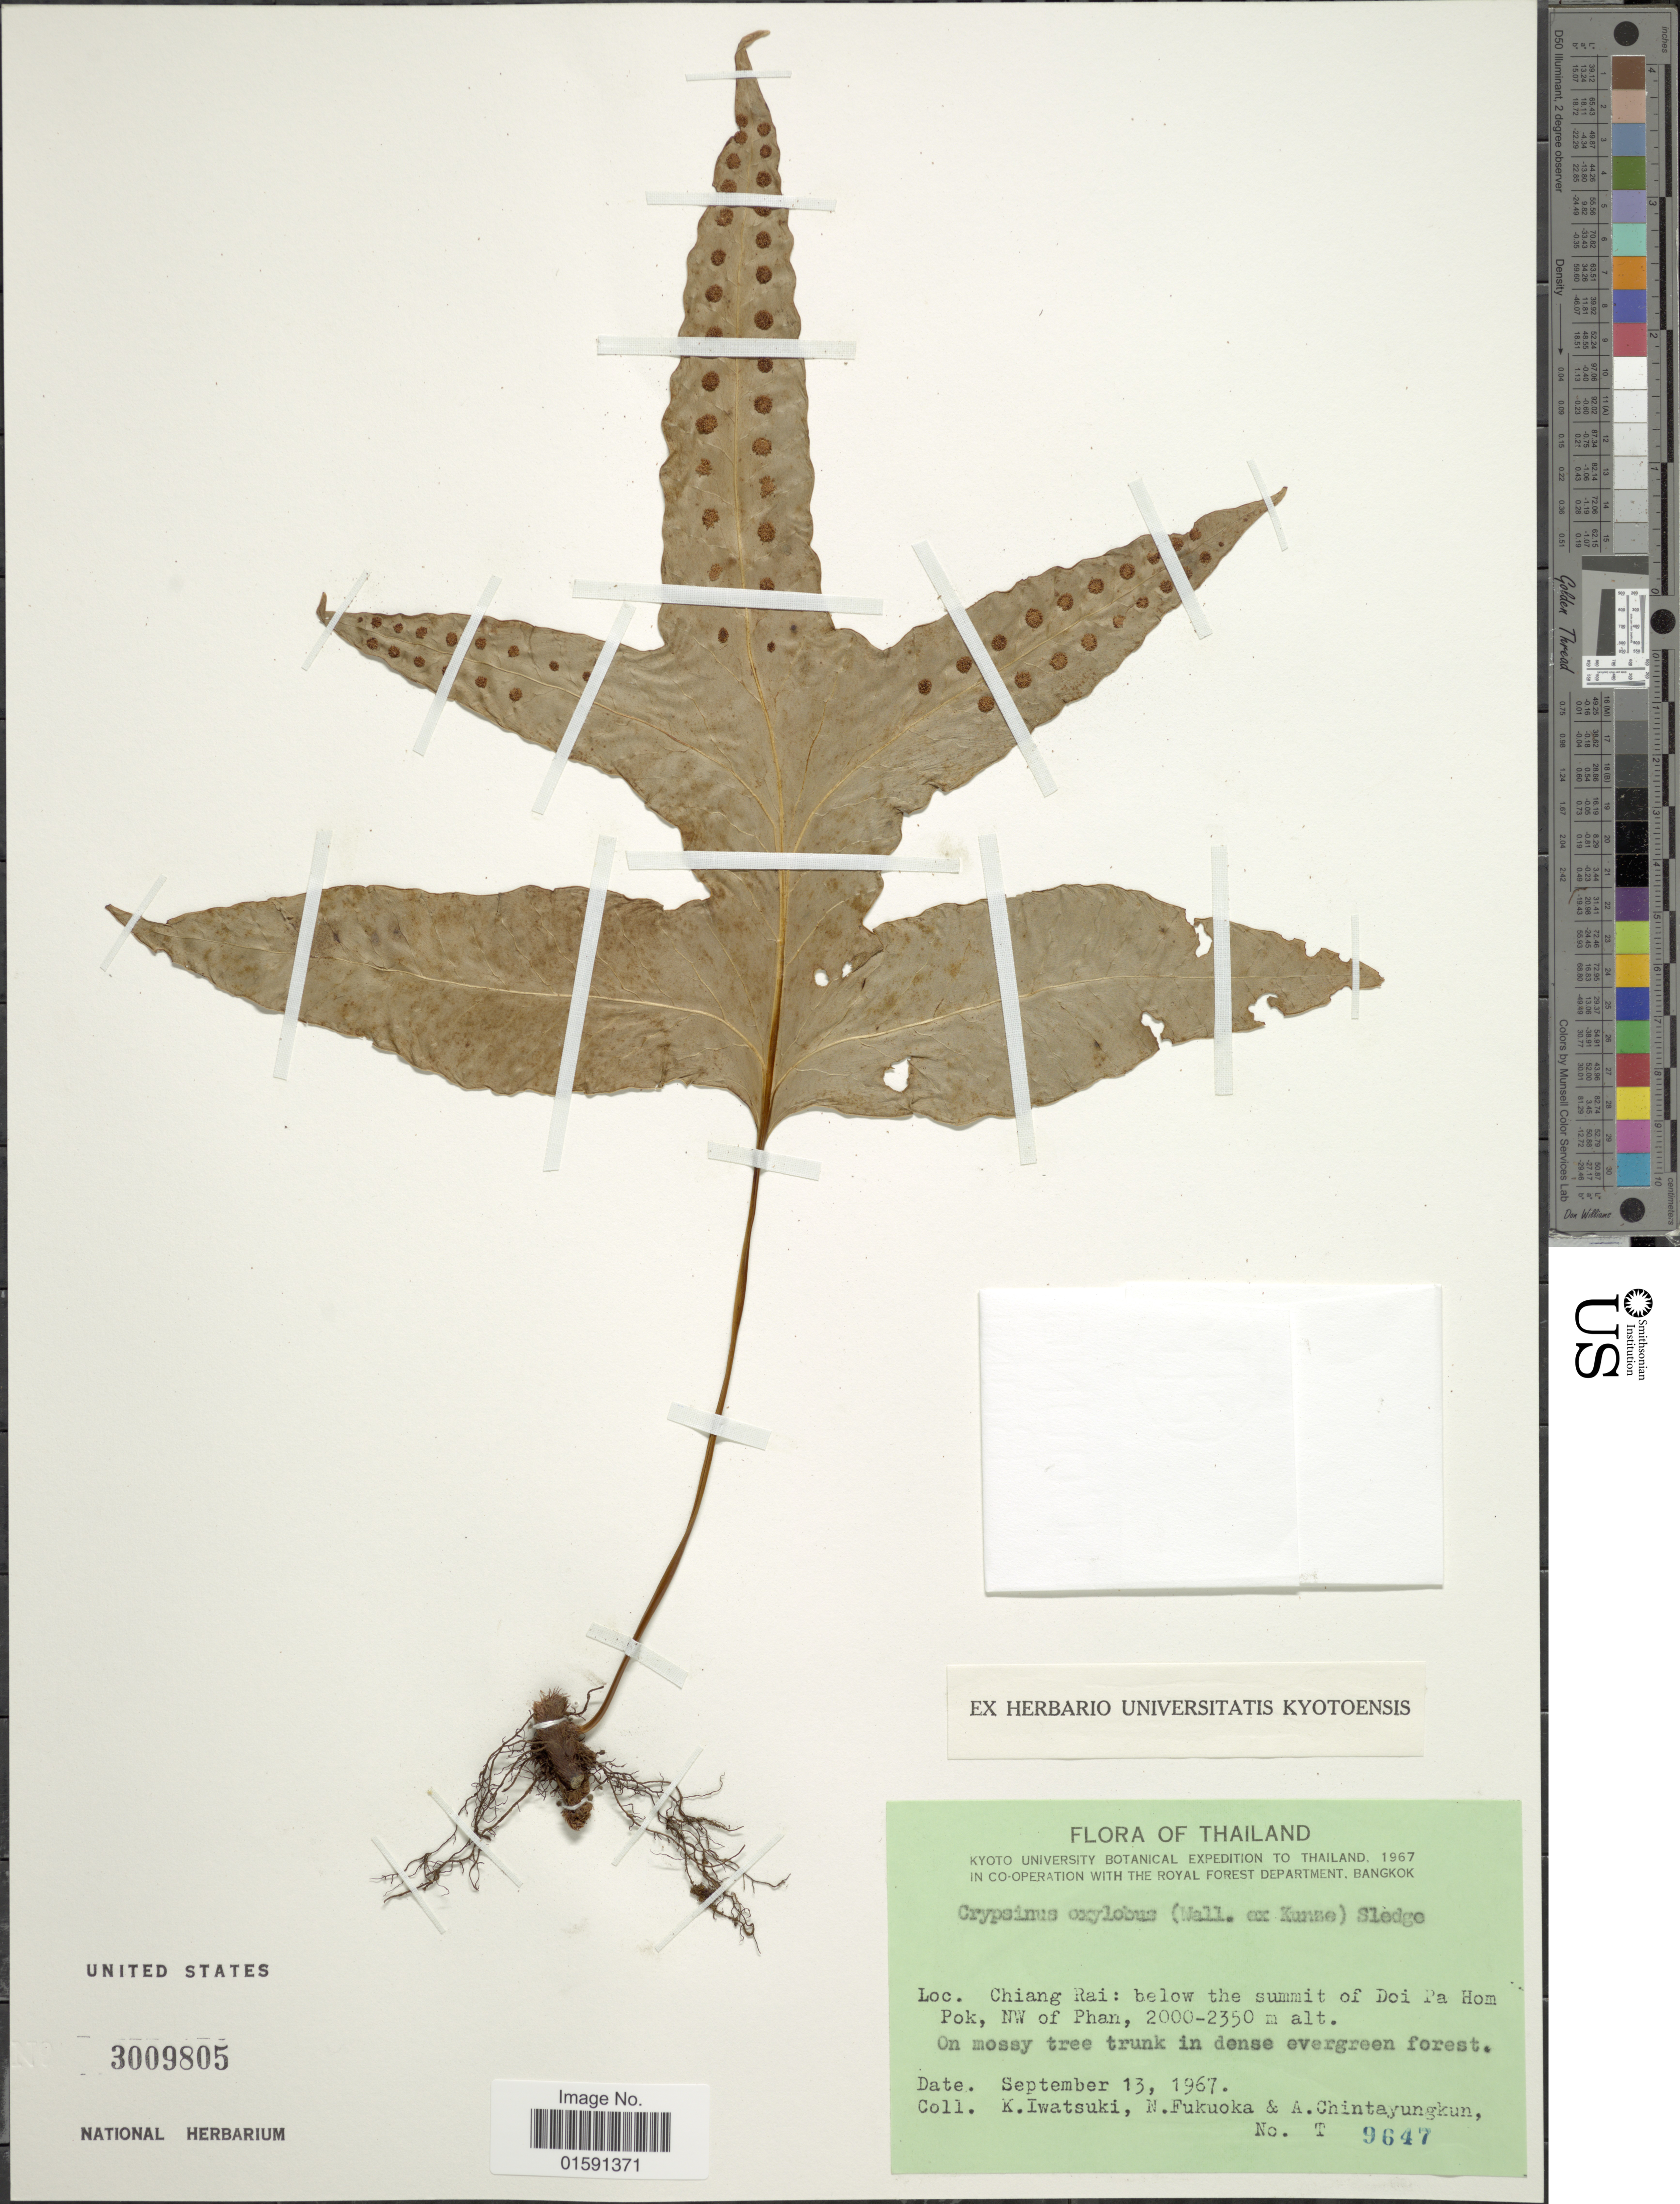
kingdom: Plantae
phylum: Tracheophyta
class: Polypodiopsida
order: Polypodiales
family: Polypodiaceae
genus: Selliguea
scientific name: Selliguea oxyloba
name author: (Wall. ex Kunze) Fraser-Jenk.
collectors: K. Iwatsuki, N. Fukuoka & A. Chintayungkun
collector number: T 9647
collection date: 1967-09-13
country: Thailand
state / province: Chiang Rai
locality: Chiang Rai: below the summit of Doi Pa Hom Pok, NW of Phan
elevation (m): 2000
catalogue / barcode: US 3009805